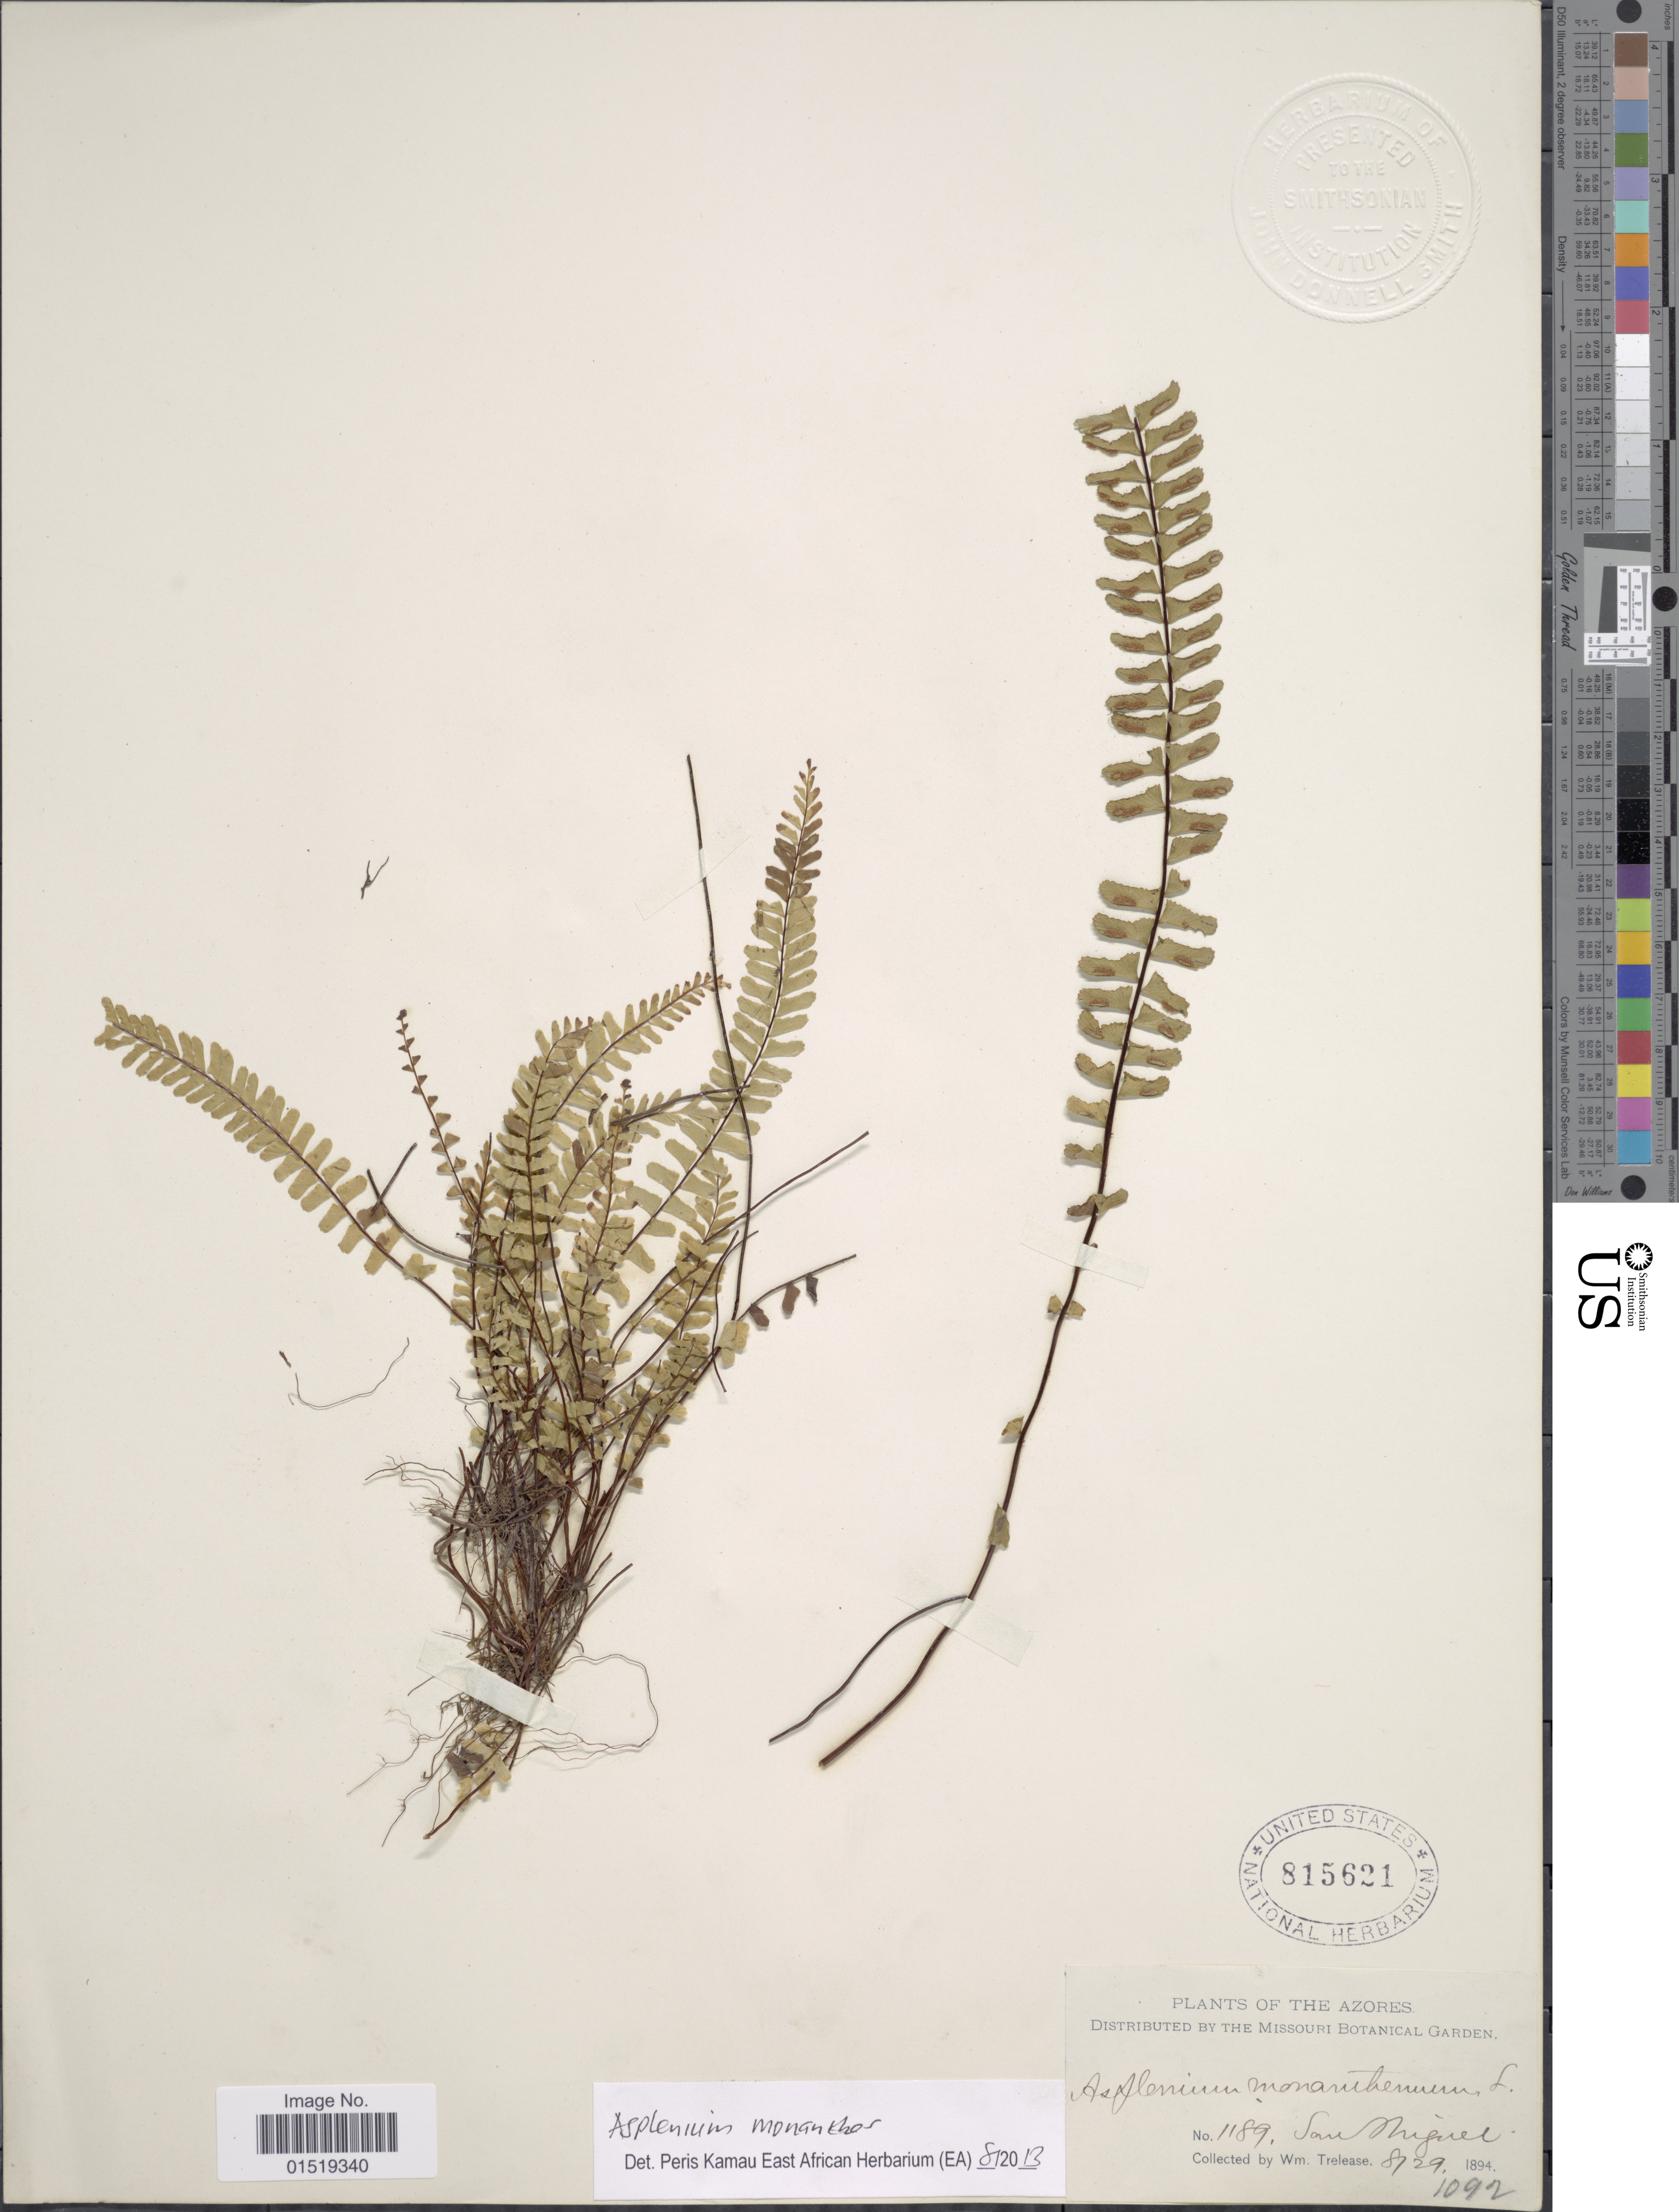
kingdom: Plantae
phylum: Tracheophyta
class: Polypodiopsida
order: Polypodiales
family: Aspleniaceae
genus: Asplenium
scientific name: Asplenium monanthes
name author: L.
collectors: W. Trelease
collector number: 1189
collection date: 1894-08-29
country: Portugal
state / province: Azores (Aut. Reg.)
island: São Miguel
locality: San Miguel.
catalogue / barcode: US 815621